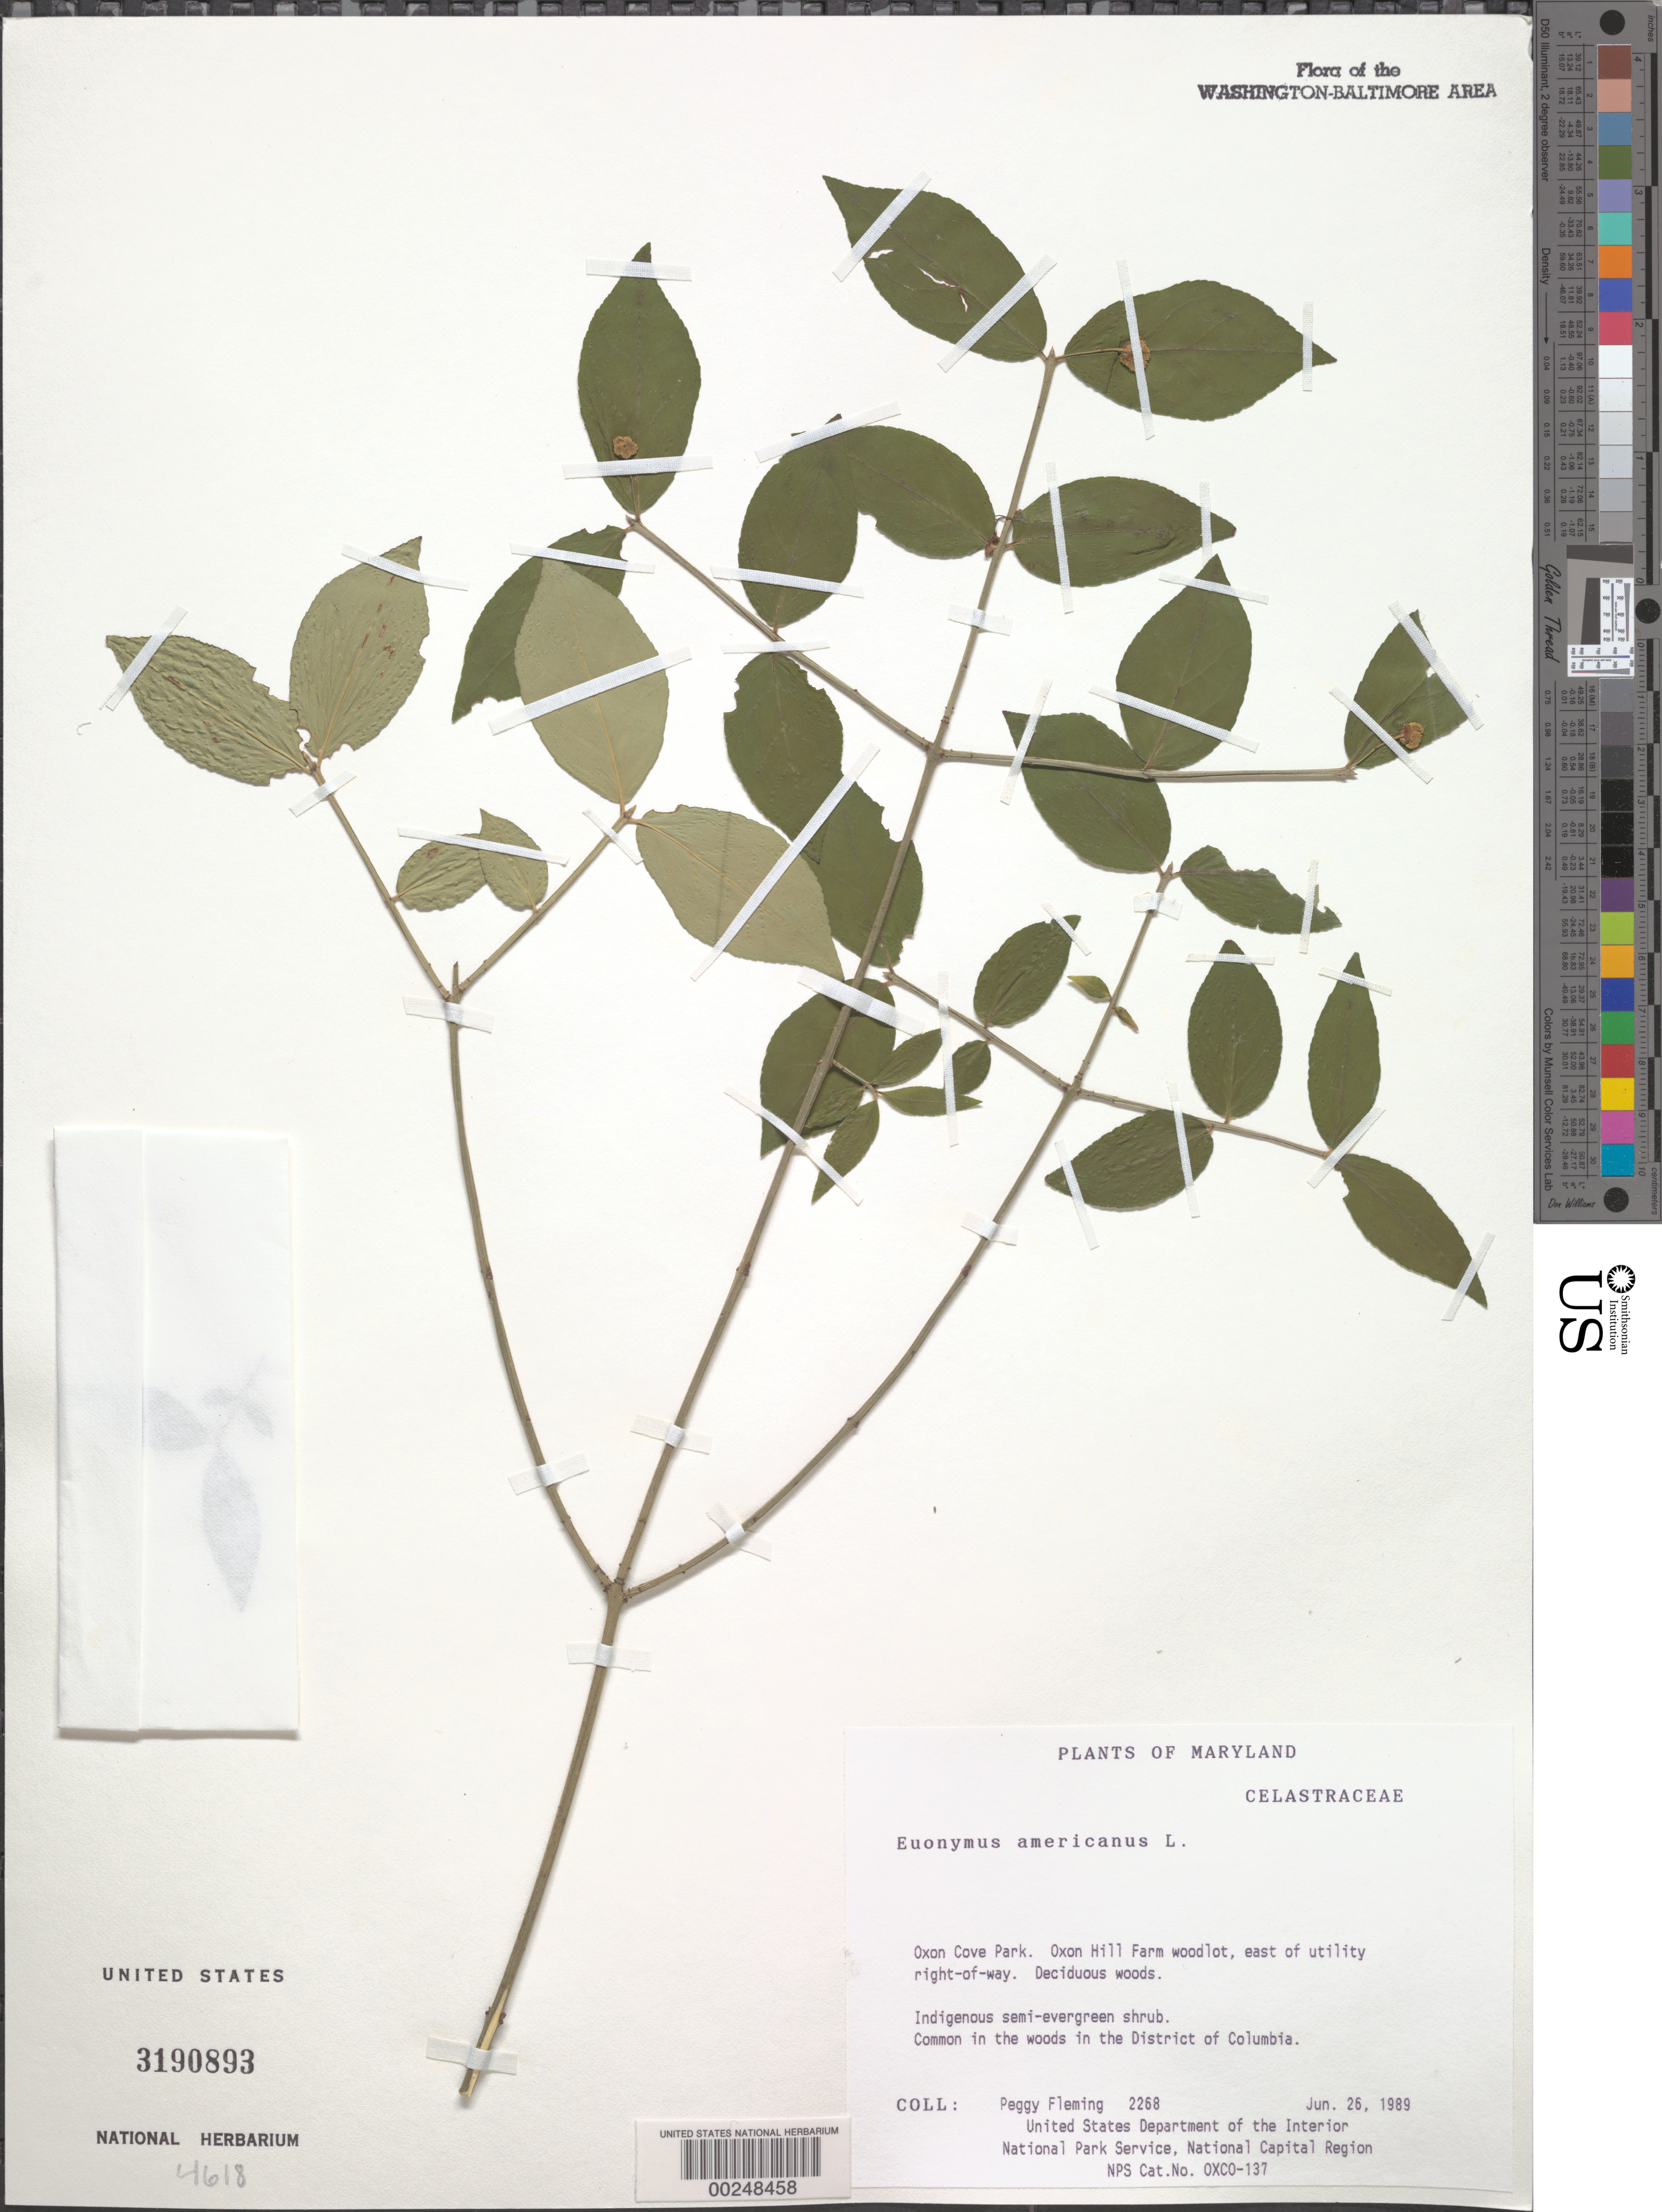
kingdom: Plantae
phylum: Tracheophyta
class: Magnoliopsida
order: Celastrales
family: Celastraceae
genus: Euonymus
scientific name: Euonymus americanus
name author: L.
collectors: P. Fleming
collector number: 2268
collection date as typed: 26 Jun 1989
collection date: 1989-06-26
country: United States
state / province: Maryland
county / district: Prince George's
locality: Oxon Cove Park, Oxon Hill Farm Woodlot, E of Utility Right of Way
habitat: Deciduous woods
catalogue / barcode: US 3190893